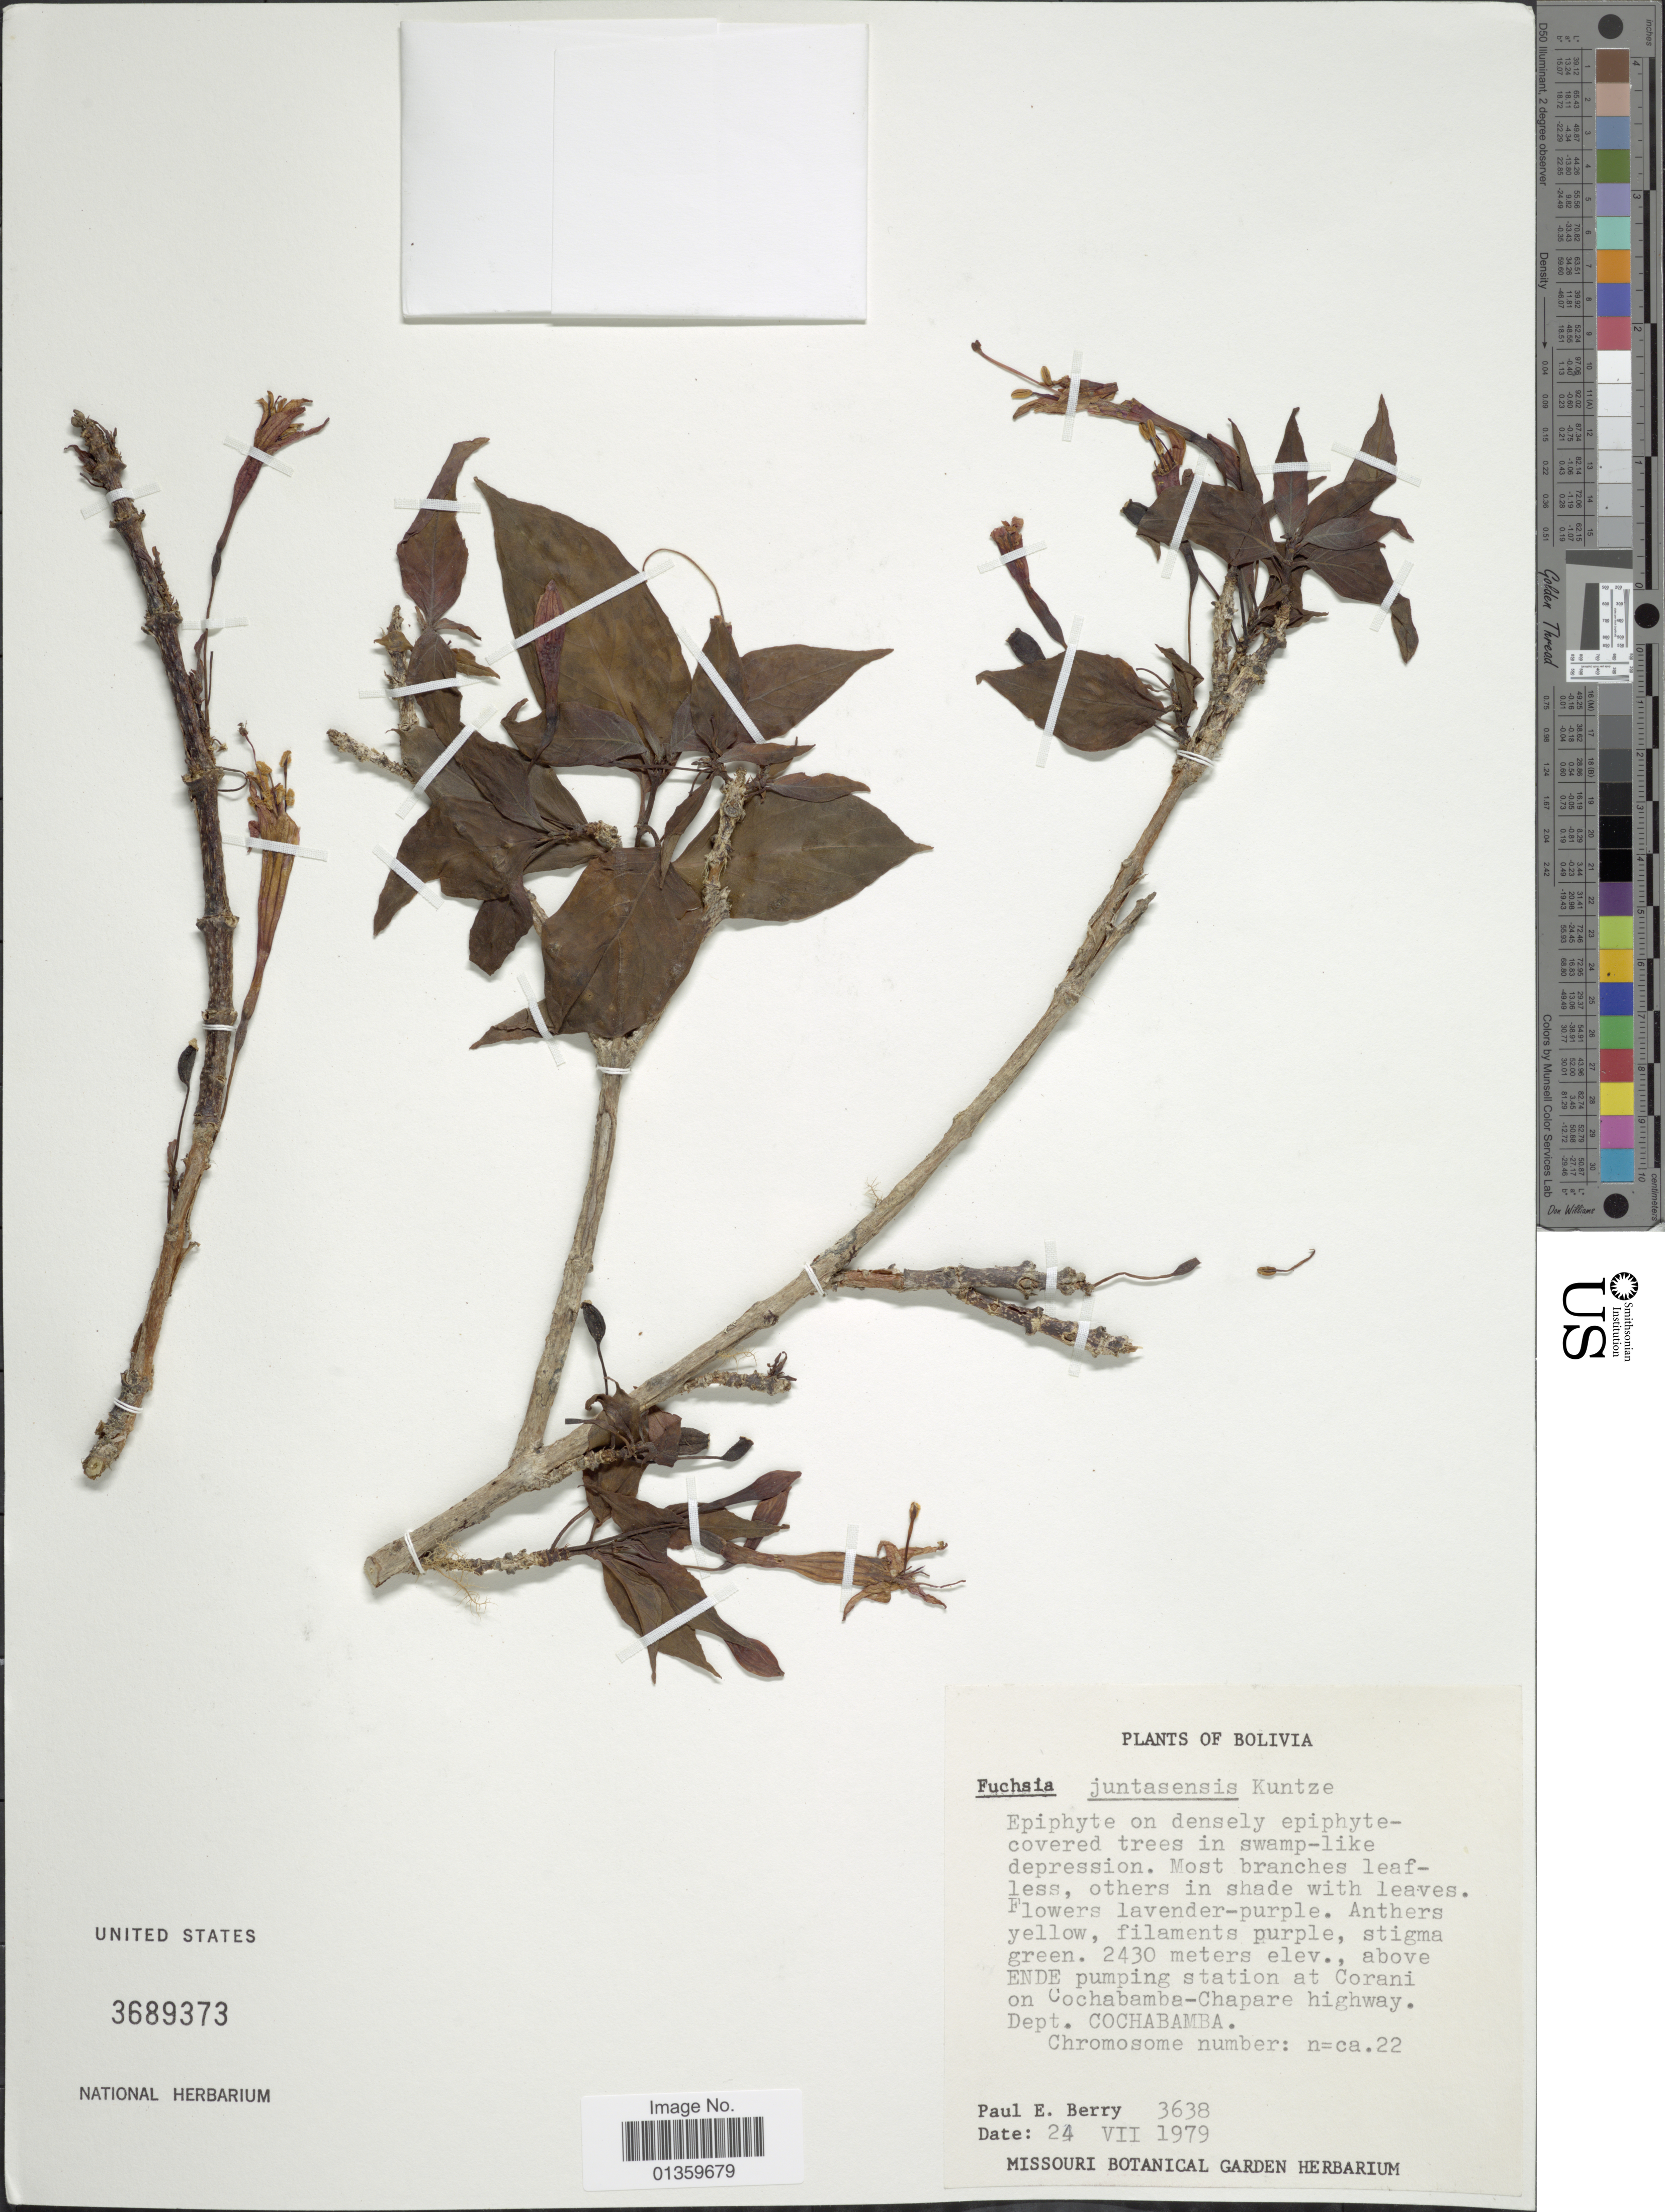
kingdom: Plantae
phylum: Tracheophyta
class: Magnoliopsida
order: Myrtales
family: Onagraceae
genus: Fuchsia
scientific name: Fuchsia juntasensis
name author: Kuntze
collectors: P. E. Berry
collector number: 3638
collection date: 1979-07-24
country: Bolivia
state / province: Cochabamba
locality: Above Ende pumping station at Corani on Cochabamba-Chapare highway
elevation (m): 2430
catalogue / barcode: US 3689373